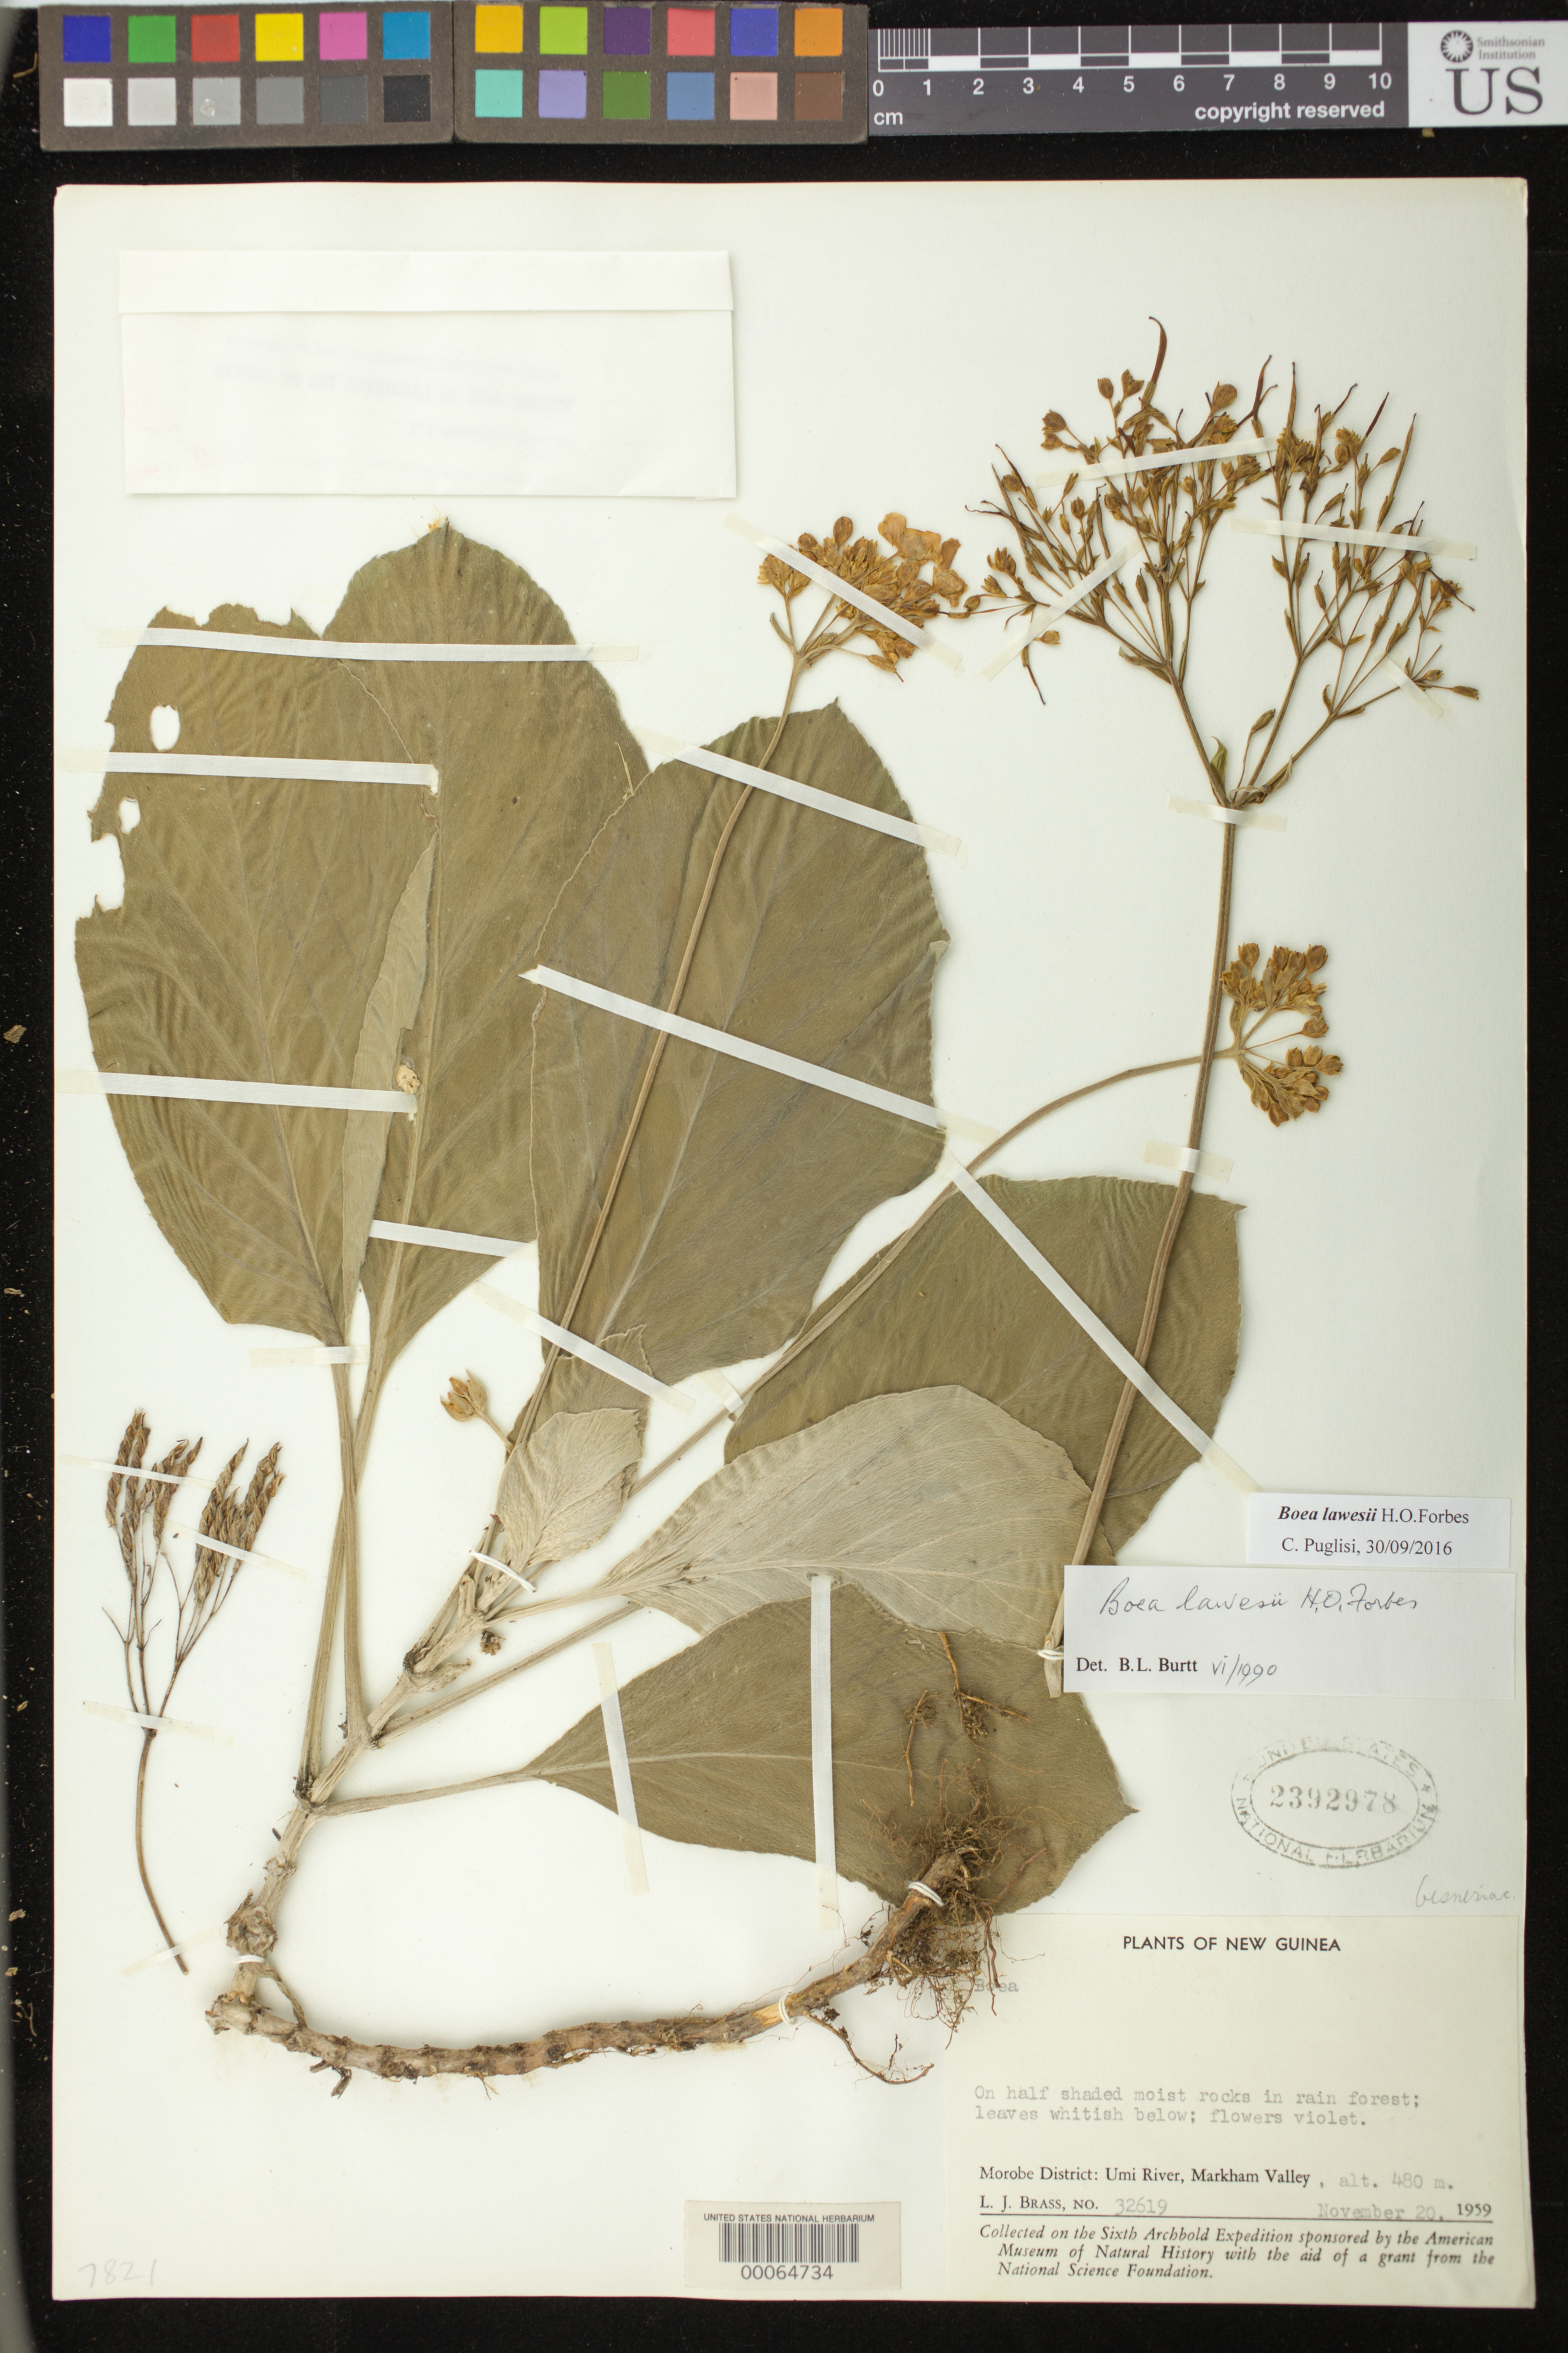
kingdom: Plantae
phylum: Tracheophyta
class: Magnoliopsida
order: Lamiales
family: Gesneriaceae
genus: Boea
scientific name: Boea lawesii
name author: H.O. Forbes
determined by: Burtt, B. L.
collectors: L. J. Brass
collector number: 32619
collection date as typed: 20 Nov 1959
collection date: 1959-11-20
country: Papua New Guinea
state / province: Morobe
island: New Guinea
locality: Morobe dist, umi river, markham valley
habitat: Half shaded moist rocks in rain forest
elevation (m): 480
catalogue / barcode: US 2392978